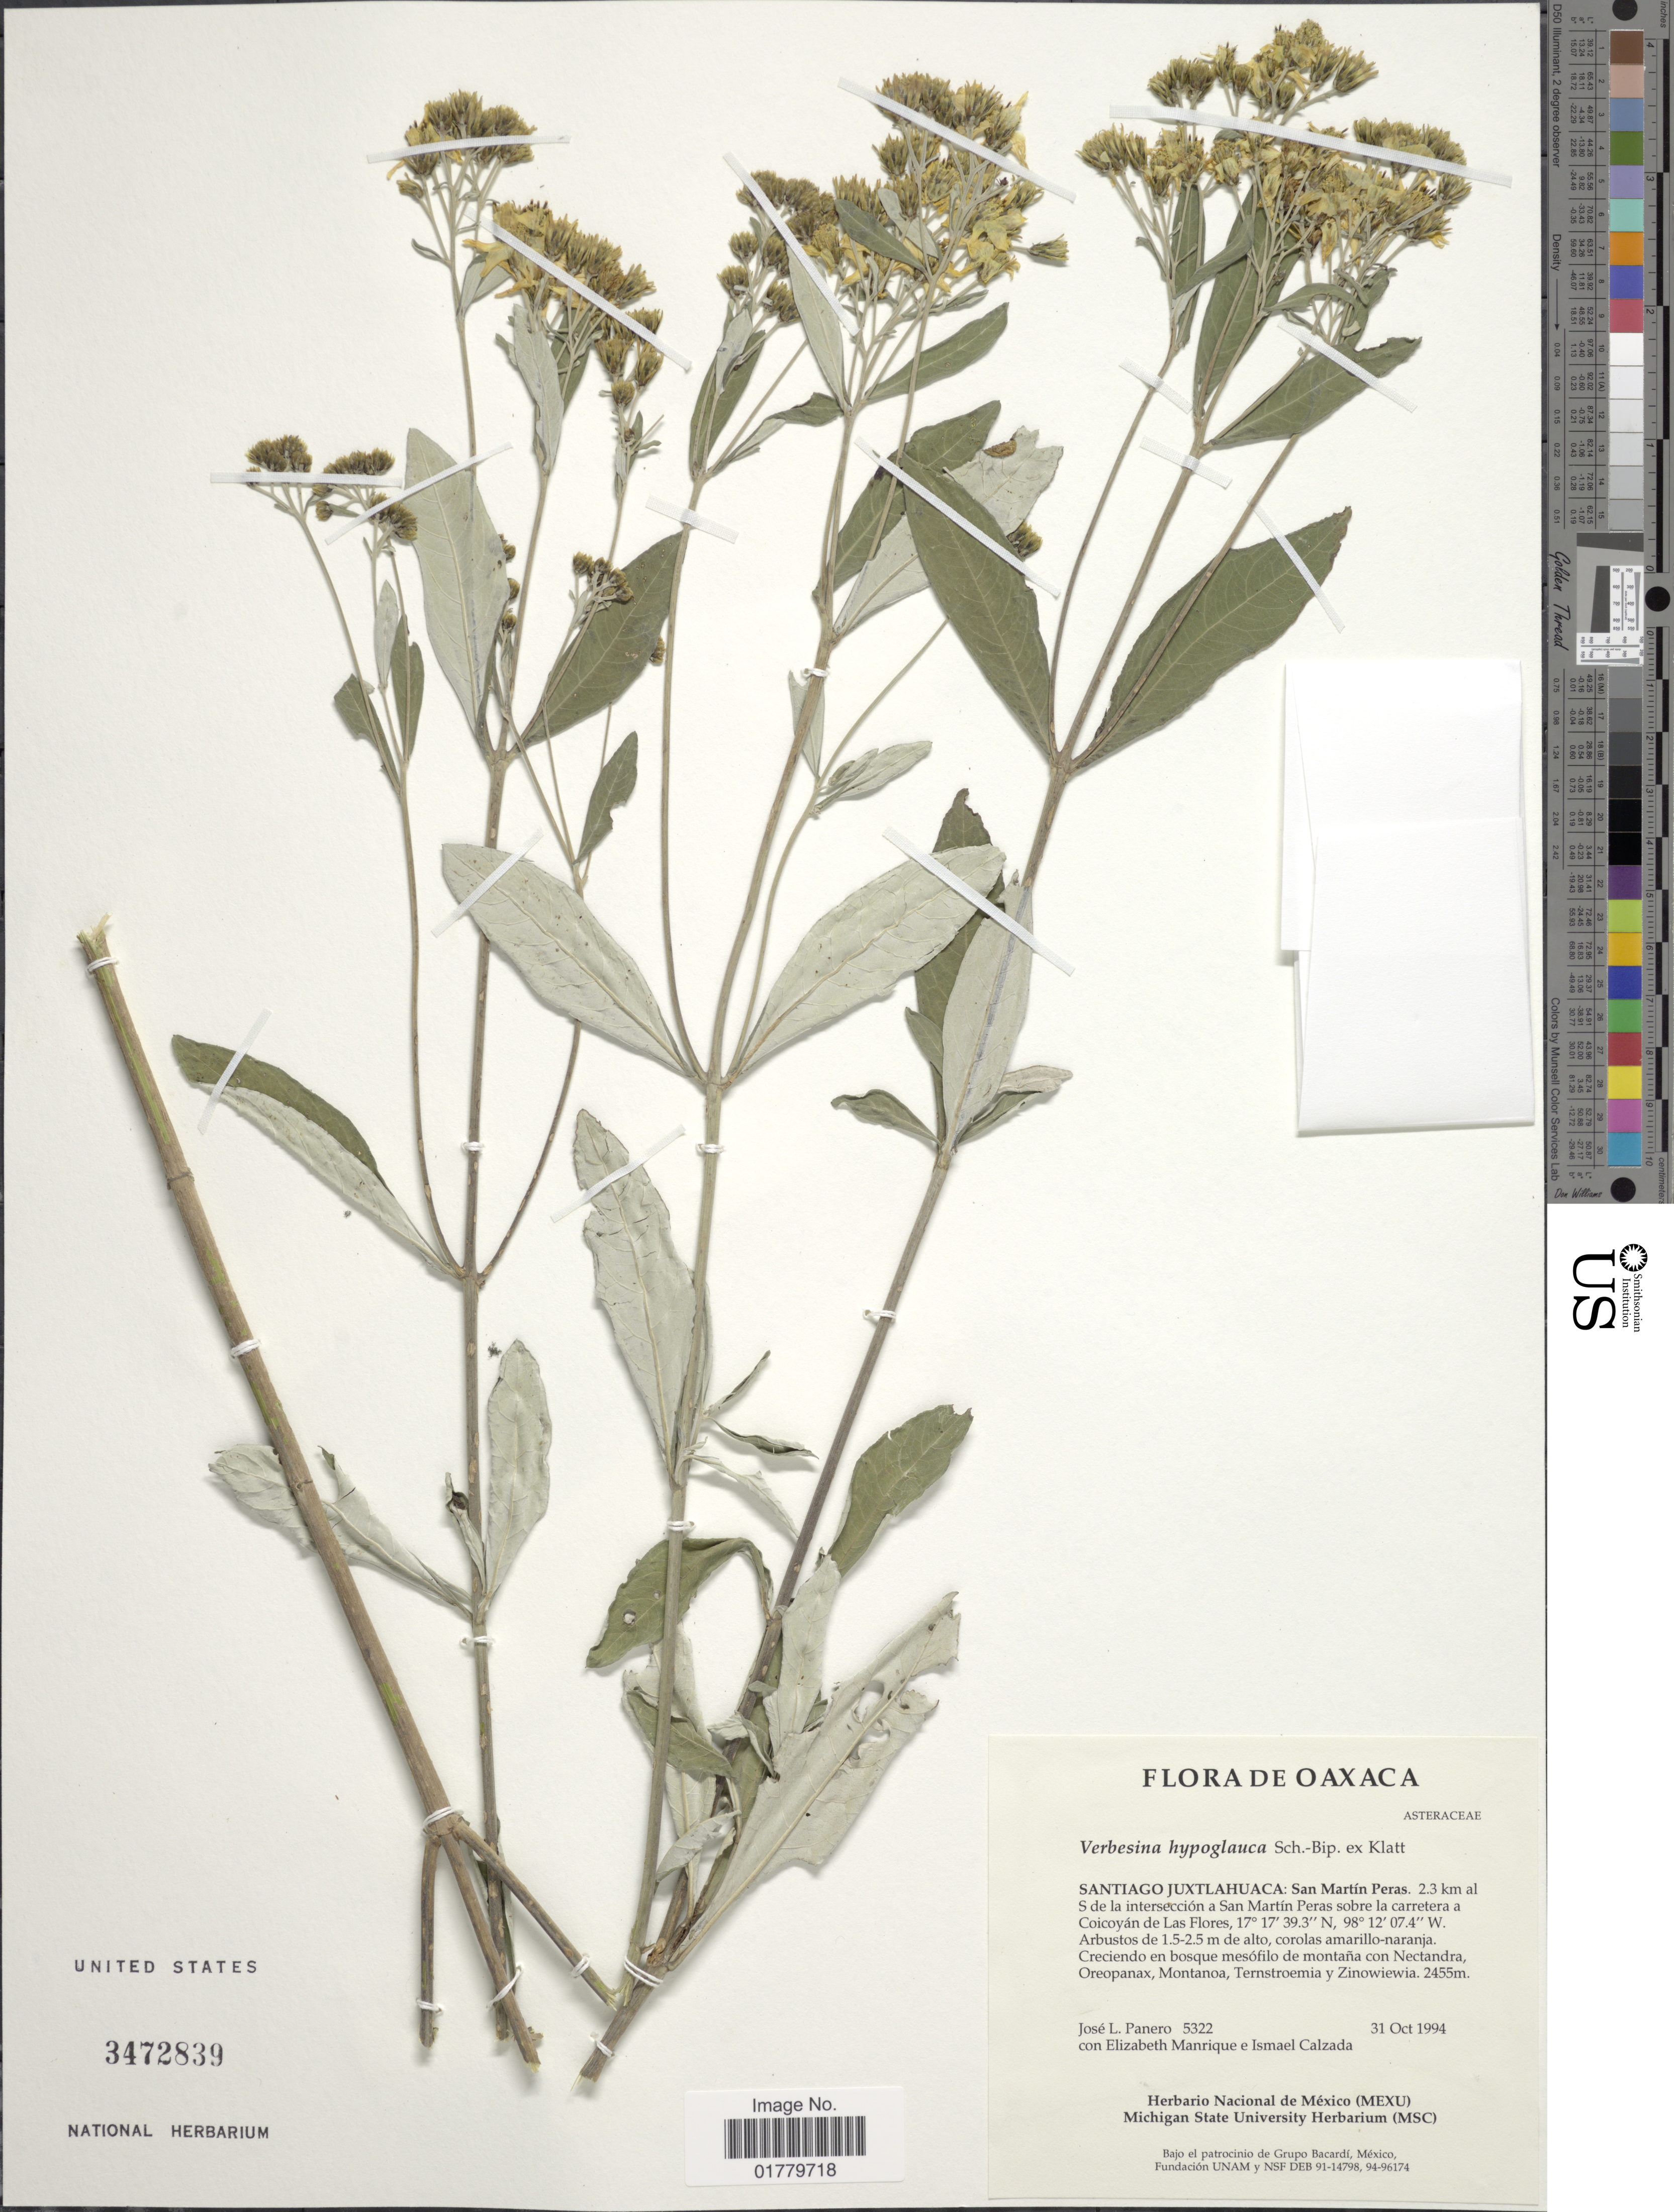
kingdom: Plantae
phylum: Tracheophyta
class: Magnoliopsida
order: Asterales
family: Asteraceae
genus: Verbesina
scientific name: Verbesina hypoglauca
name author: Sch. Bip. ex Klatt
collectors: J. L. Panero, E. Manrique & I. Calzada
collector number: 5322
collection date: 1994-10-31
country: Mexico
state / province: Oaxaca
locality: Santiago Juxtlahuaca: San Martín Peras. 2.3 km al S de la intersección a San Martín Peras sobre la carretera a Coicoyán de Las Flores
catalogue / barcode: US 3472839